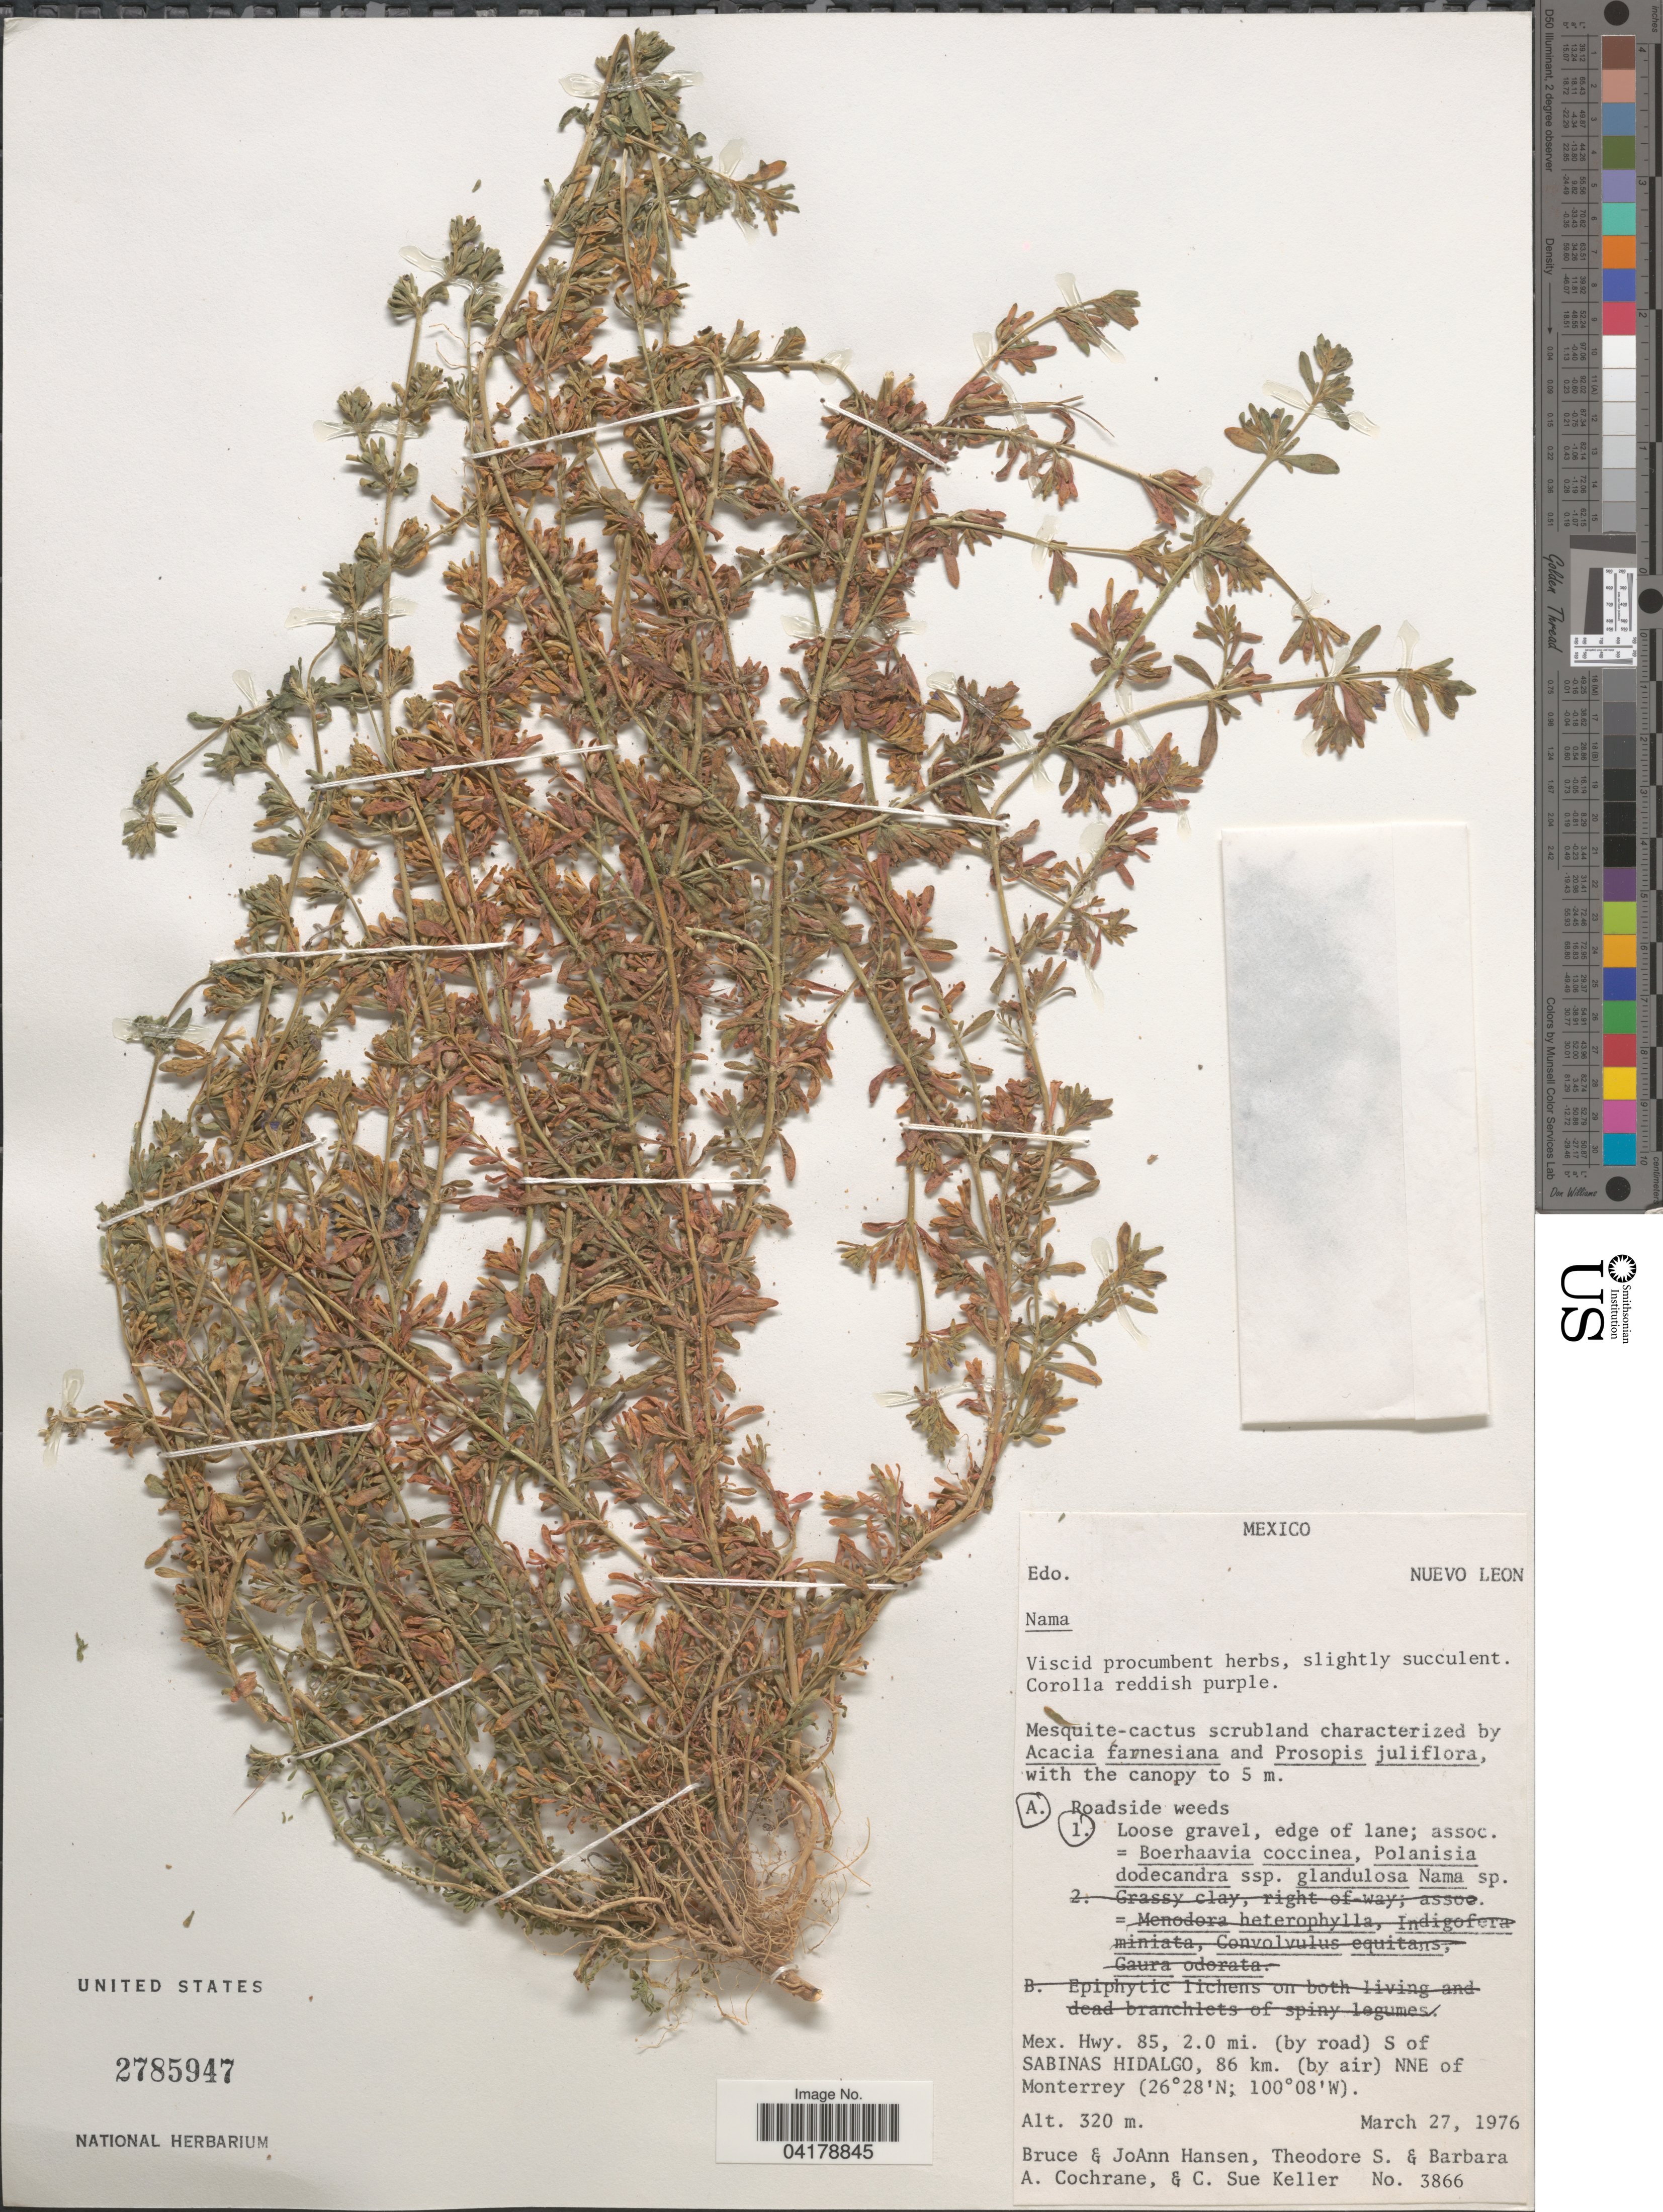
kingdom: Plantae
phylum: Tracheophyta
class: Magnoliopsida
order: Boraginales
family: Namaceae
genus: Nama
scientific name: Nama sp.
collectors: B. Hansen, J. Hansen, T. S. Cochrane, B. Cochrane & C. Keller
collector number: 3866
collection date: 1976-03-27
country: Mexico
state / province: Nuevo León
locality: Mex. Hwy. 85, 2.0 mi. (by road) S of Sabinas Hidalgo, 86 km. (by air) NNE of Monterrey.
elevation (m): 320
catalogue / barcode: US 2785947